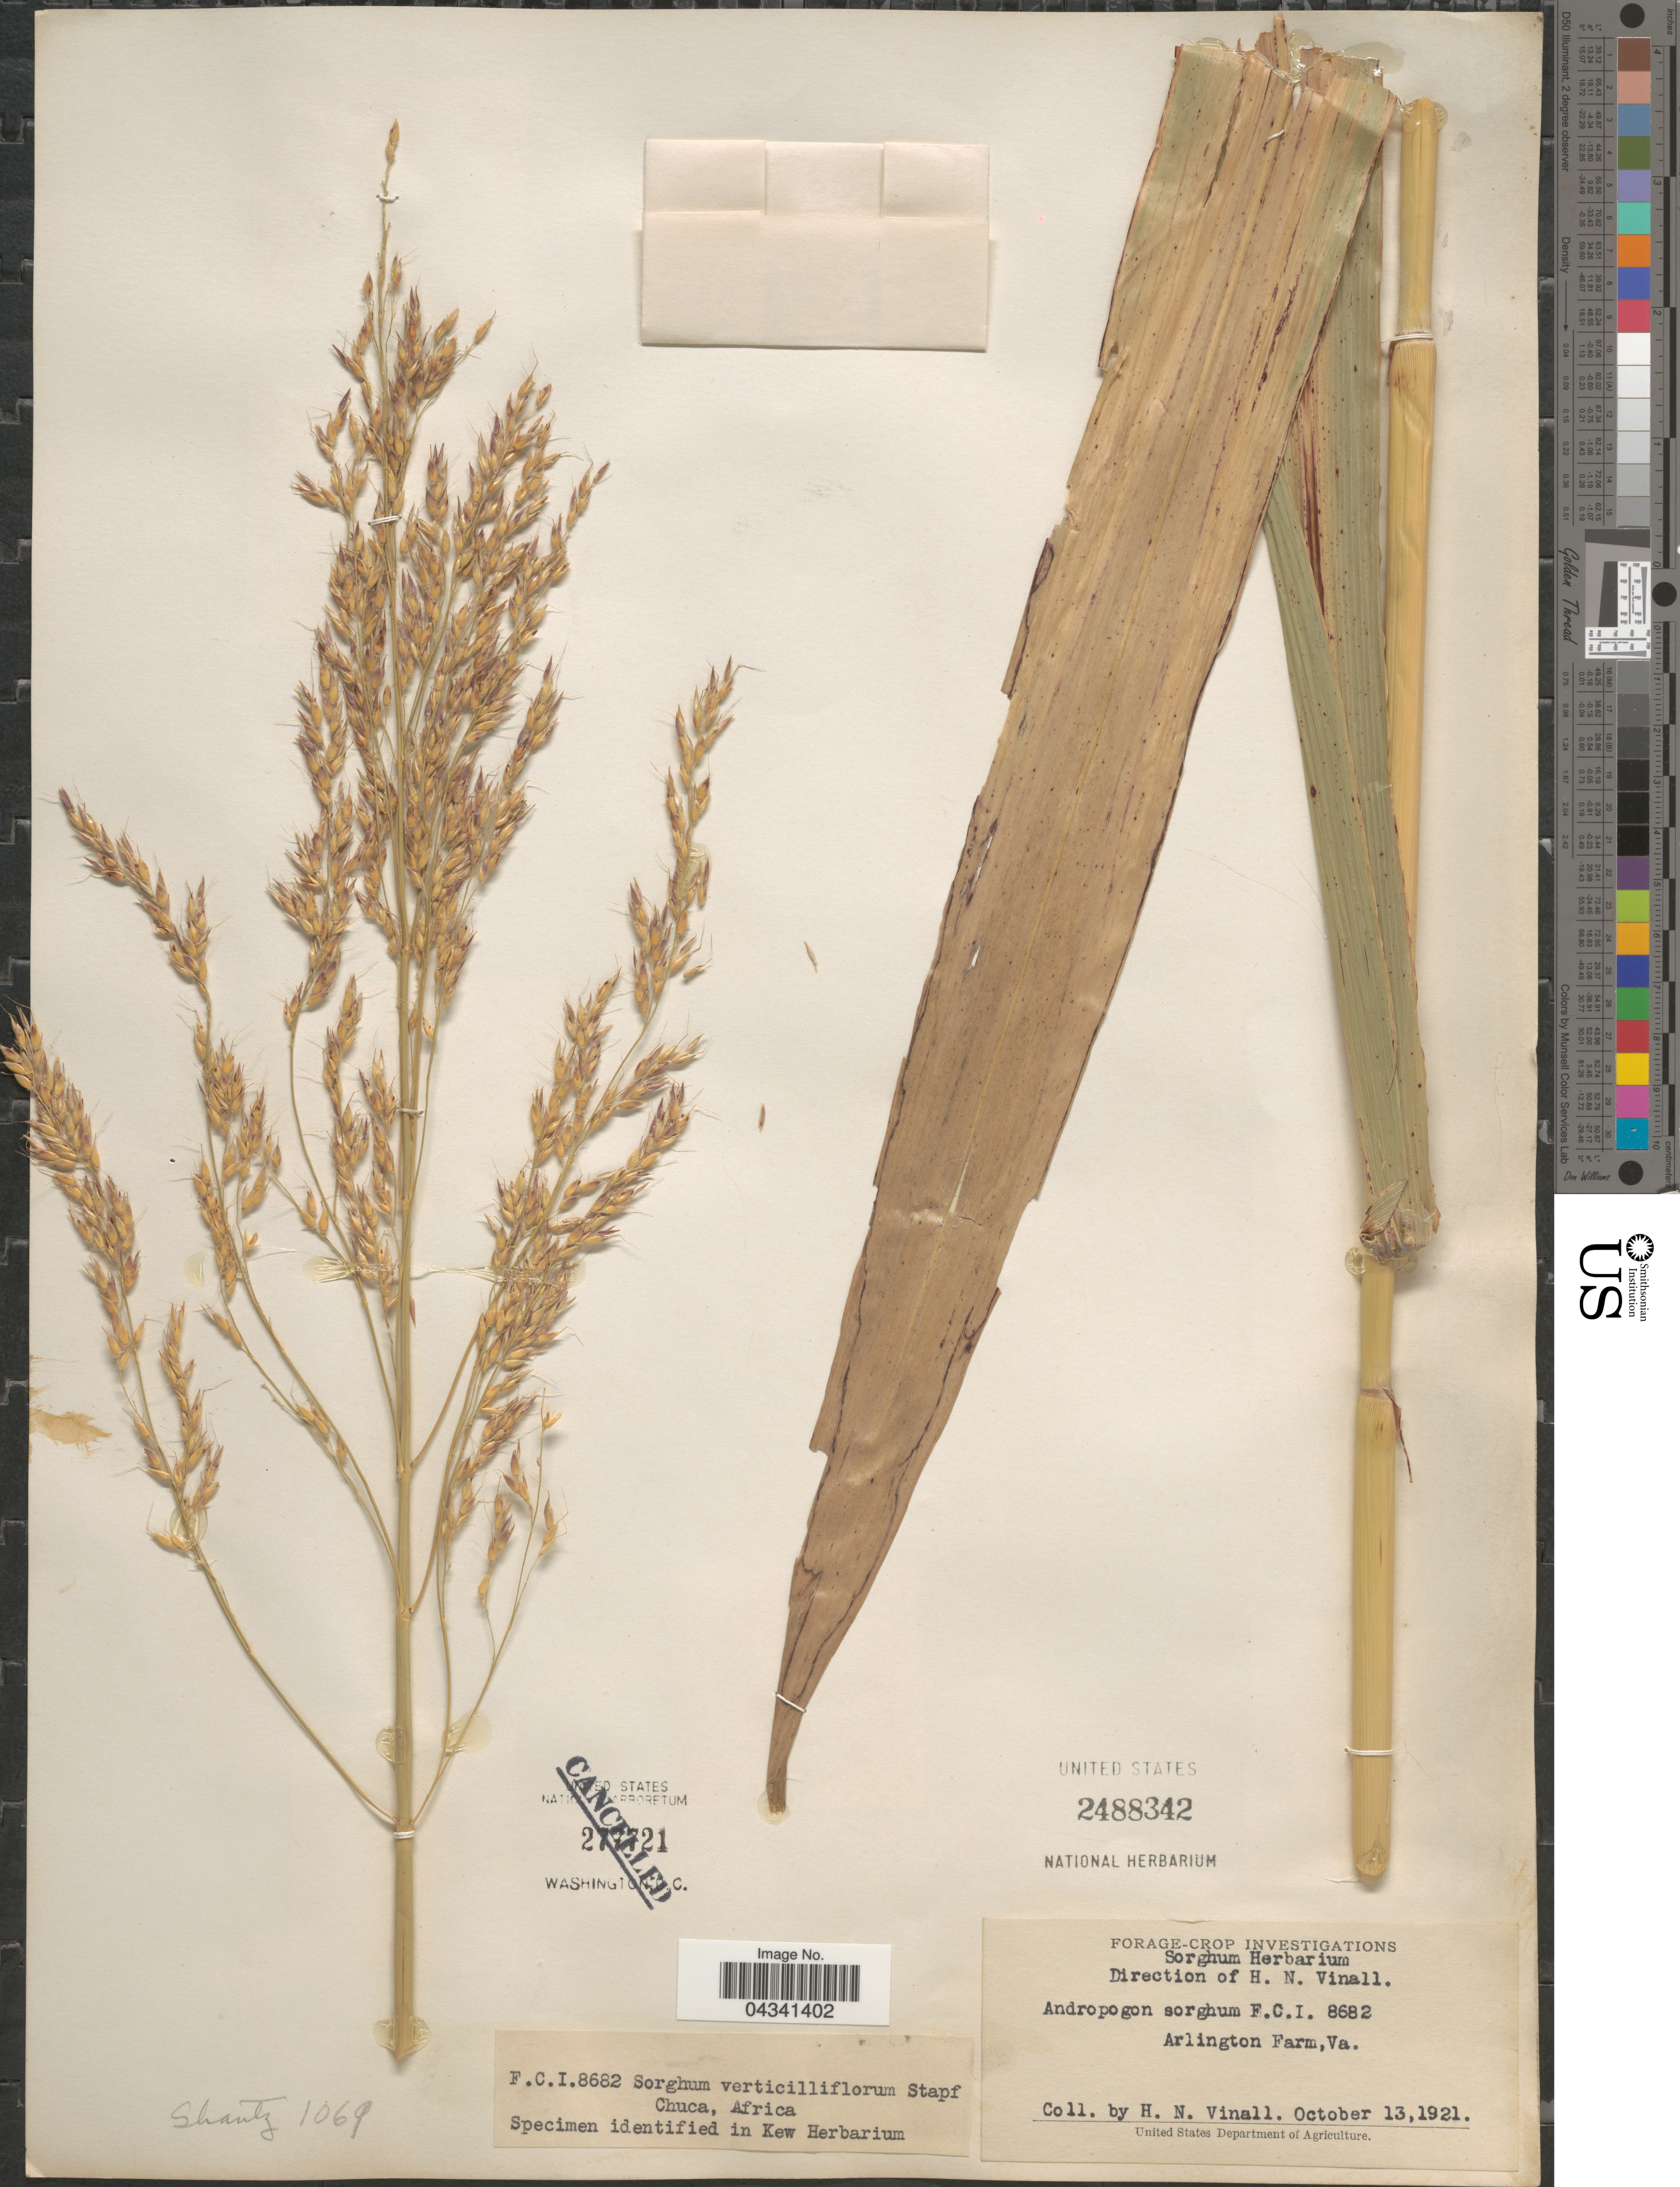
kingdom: Plantae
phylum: Tracheophyta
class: Liliopsida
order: Poales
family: Poaceae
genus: Sorghum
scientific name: Sorghum arundinaceum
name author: (Desv.) Stapf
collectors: H. Vinall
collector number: F.C.I. 8682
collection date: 1921-10-13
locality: Chuca, Africa.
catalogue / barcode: US 2488342